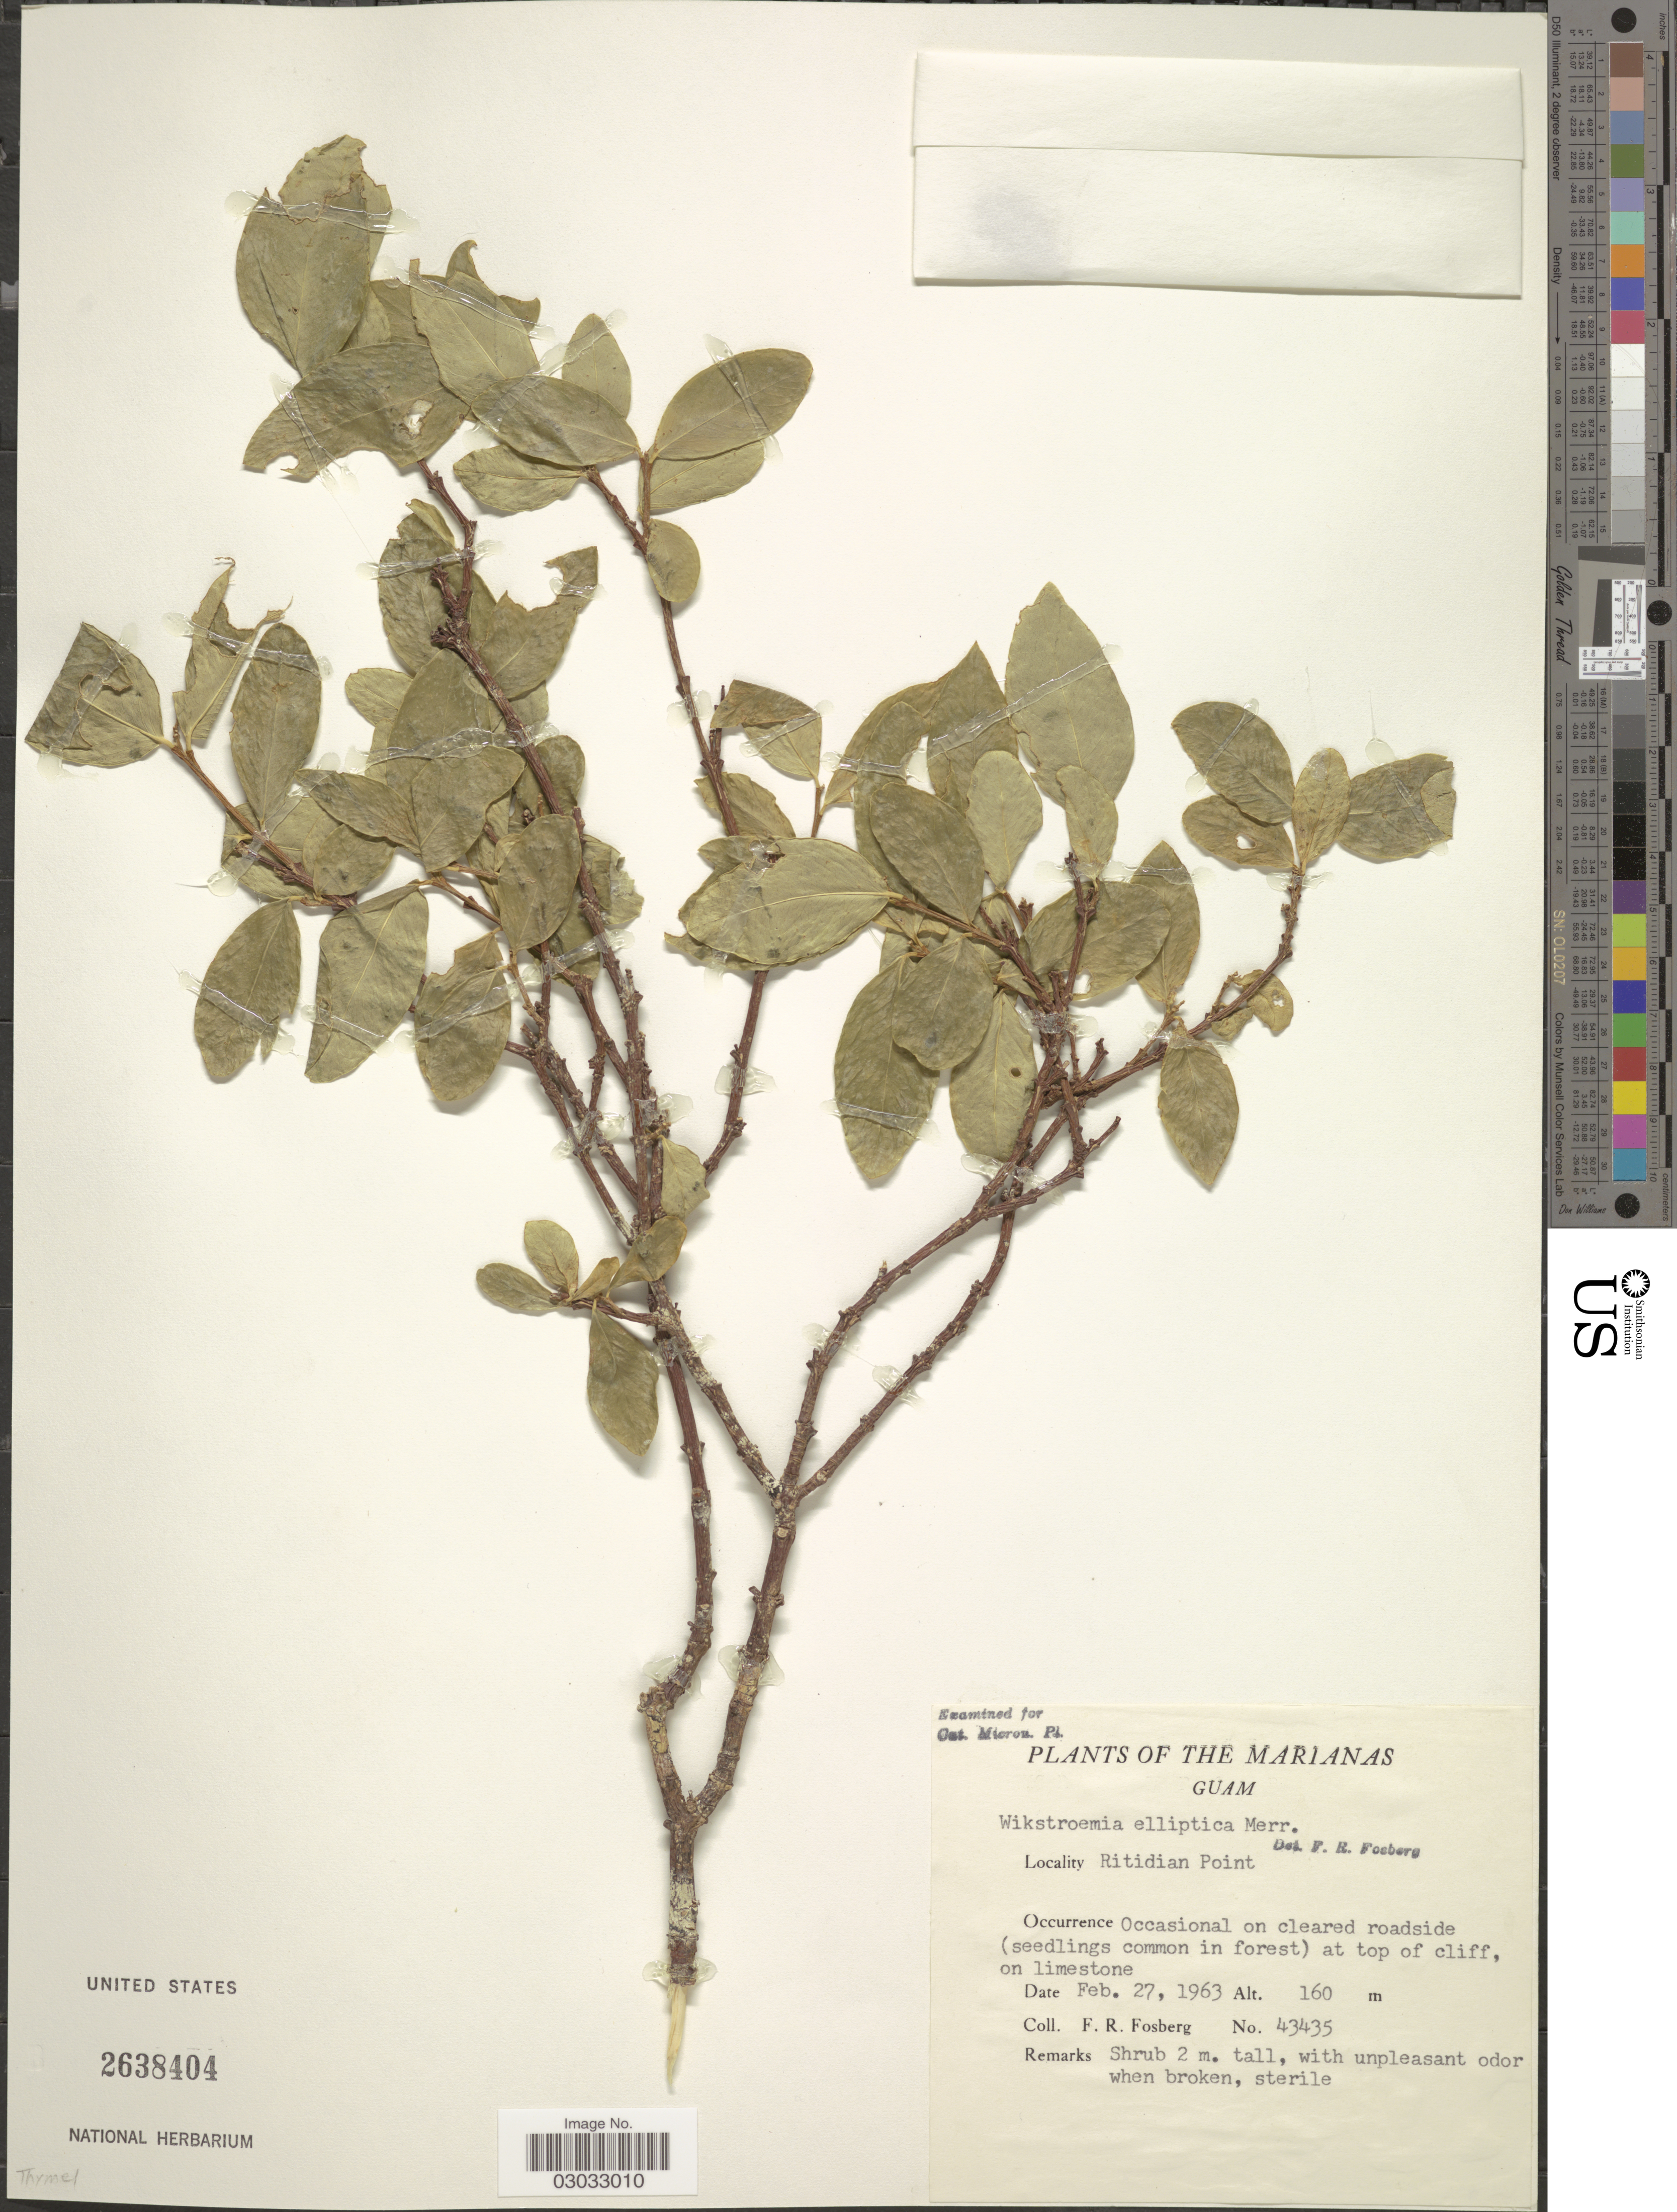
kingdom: Plantae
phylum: Tracheophyta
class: Magnoliopsida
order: Malvales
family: Thymelaeaceae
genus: Wikstroemia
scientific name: Wikstroemia elliptica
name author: Merr.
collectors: F. R. Fosberg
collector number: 43435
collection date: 1963-02-27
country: Guam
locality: The Marianas, Ritidian Point.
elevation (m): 160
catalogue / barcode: US 2638404